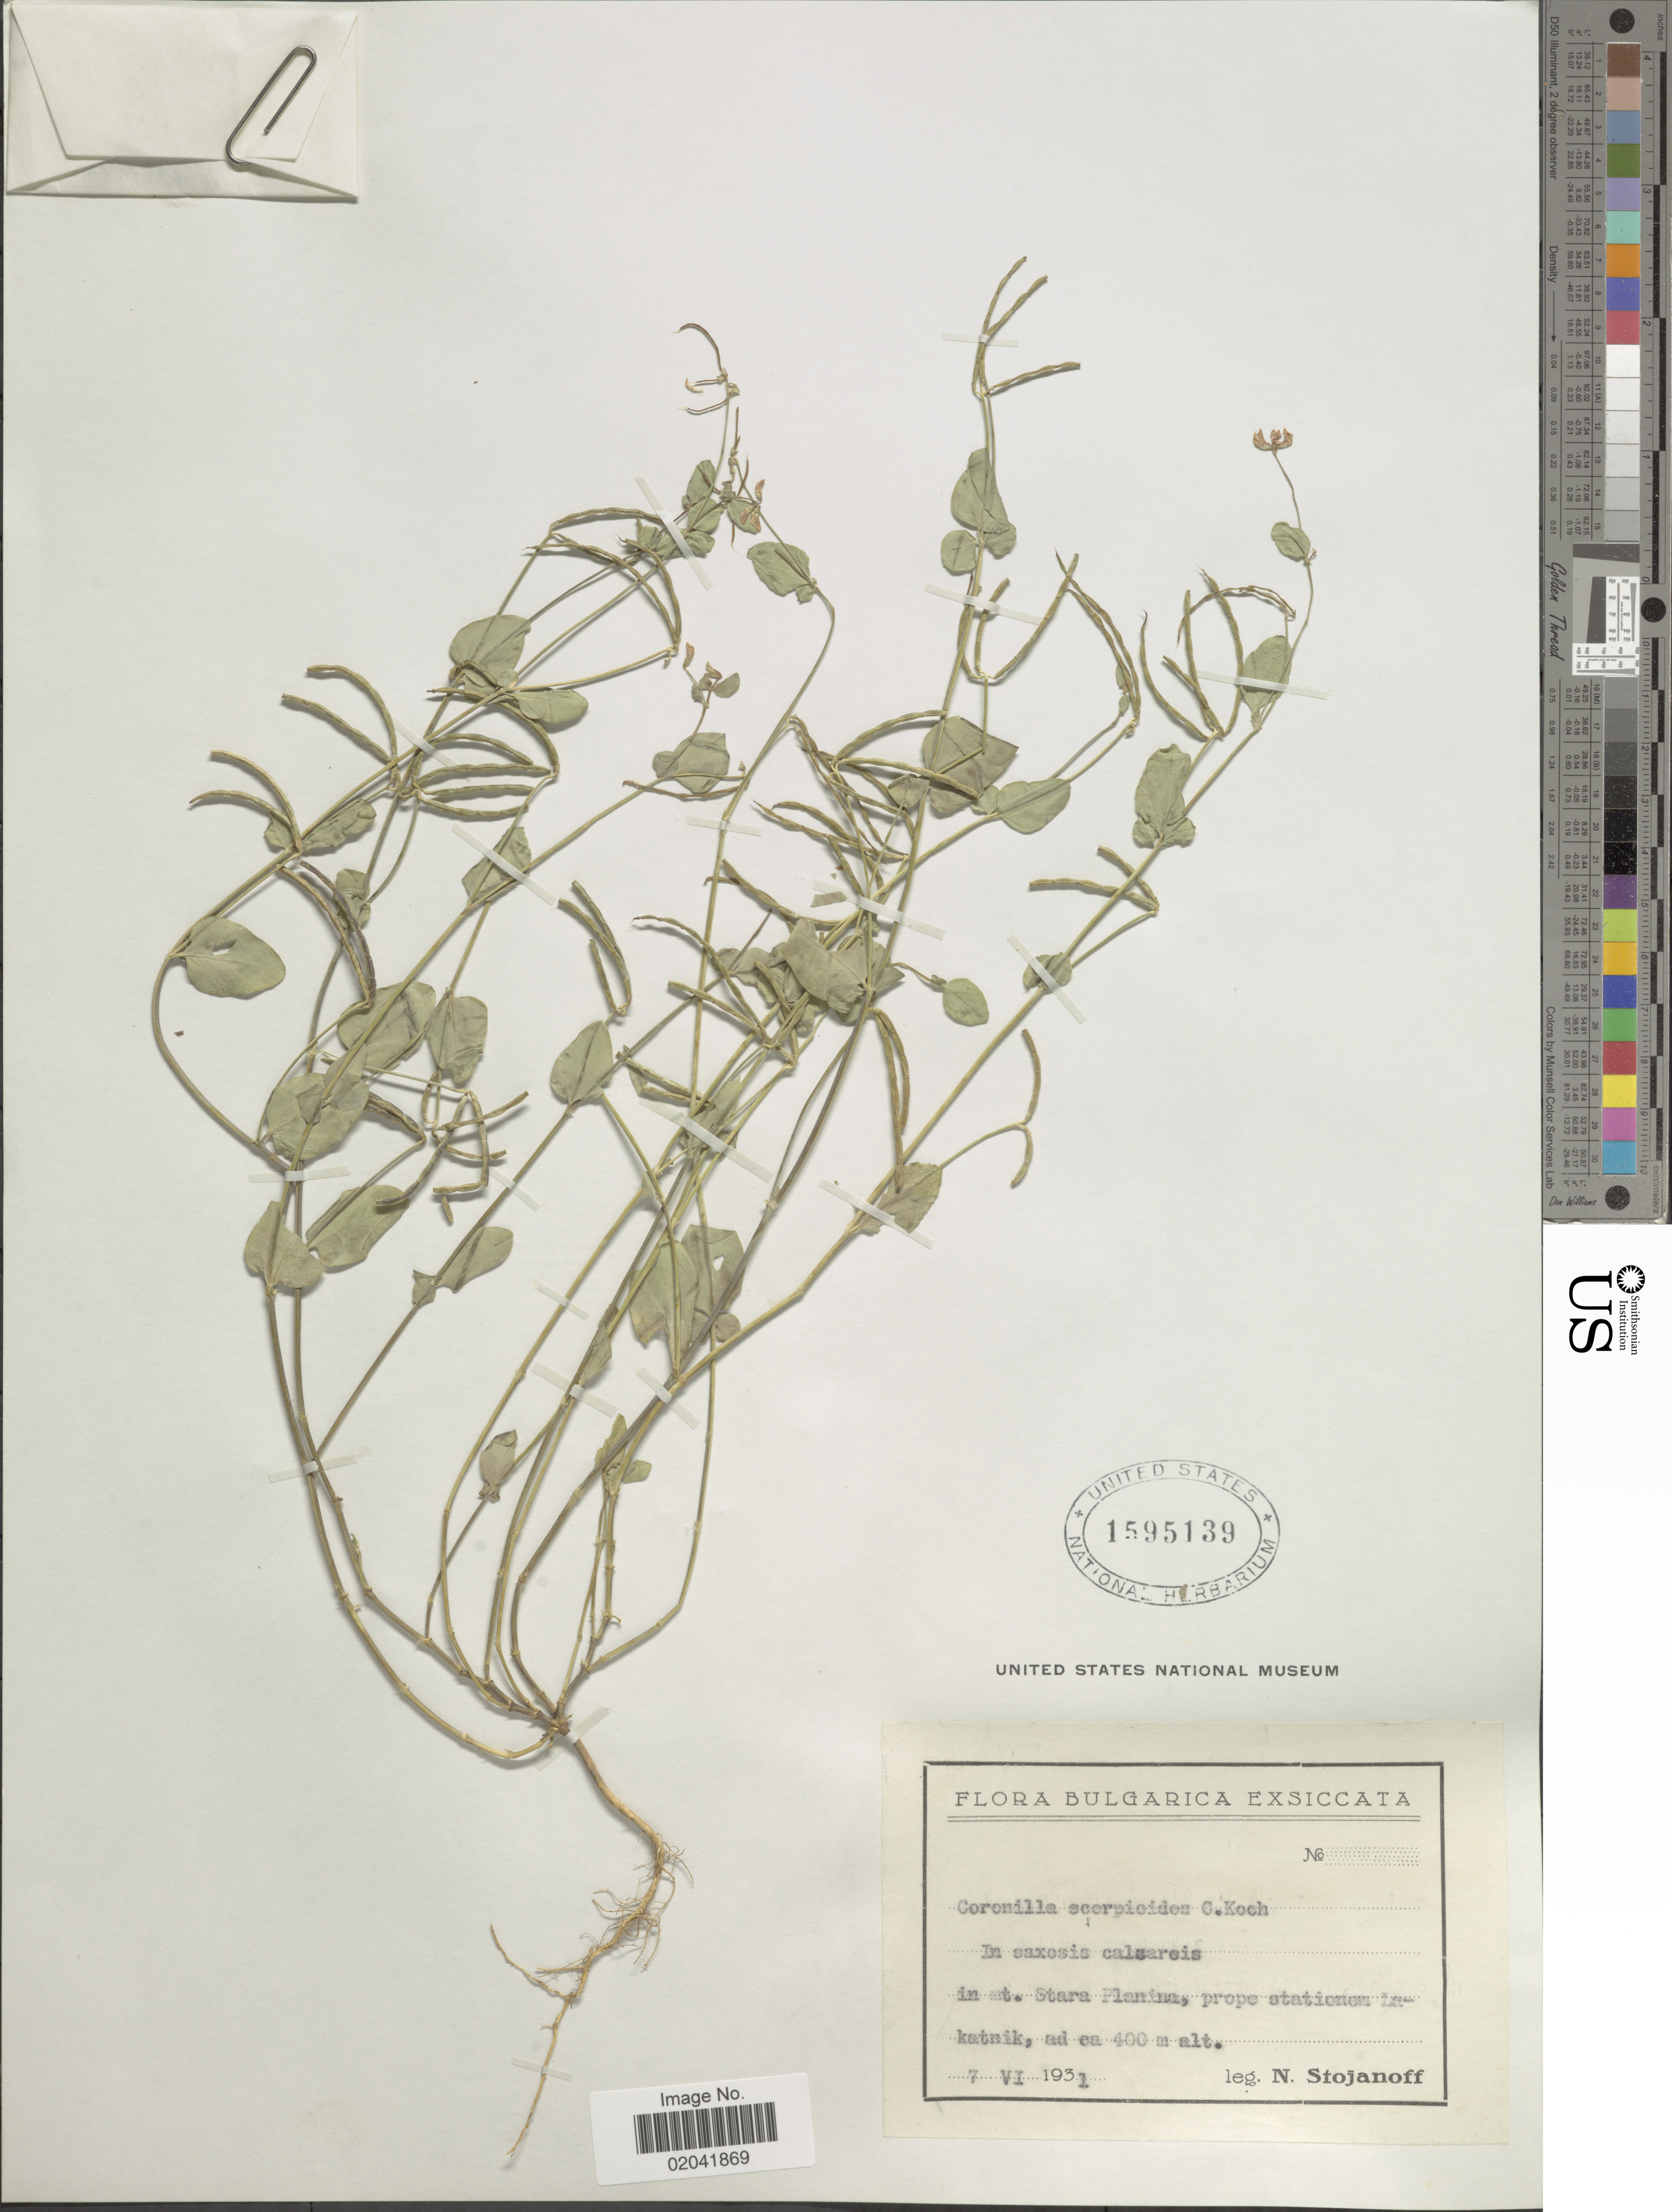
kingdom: Plantae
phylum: Tracheophyta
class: Magnoliopsida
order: Fabales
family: Fabaceae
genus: Coronilla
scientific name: Coronilla scorpioides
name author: K. Koch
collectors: N. Stojanoff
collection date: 1931-06-07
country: Bulgaria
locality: In saxosis calcareis in mt Stara Planina, prope stationem Lakatnik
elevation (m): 400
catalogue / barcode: US 1595139